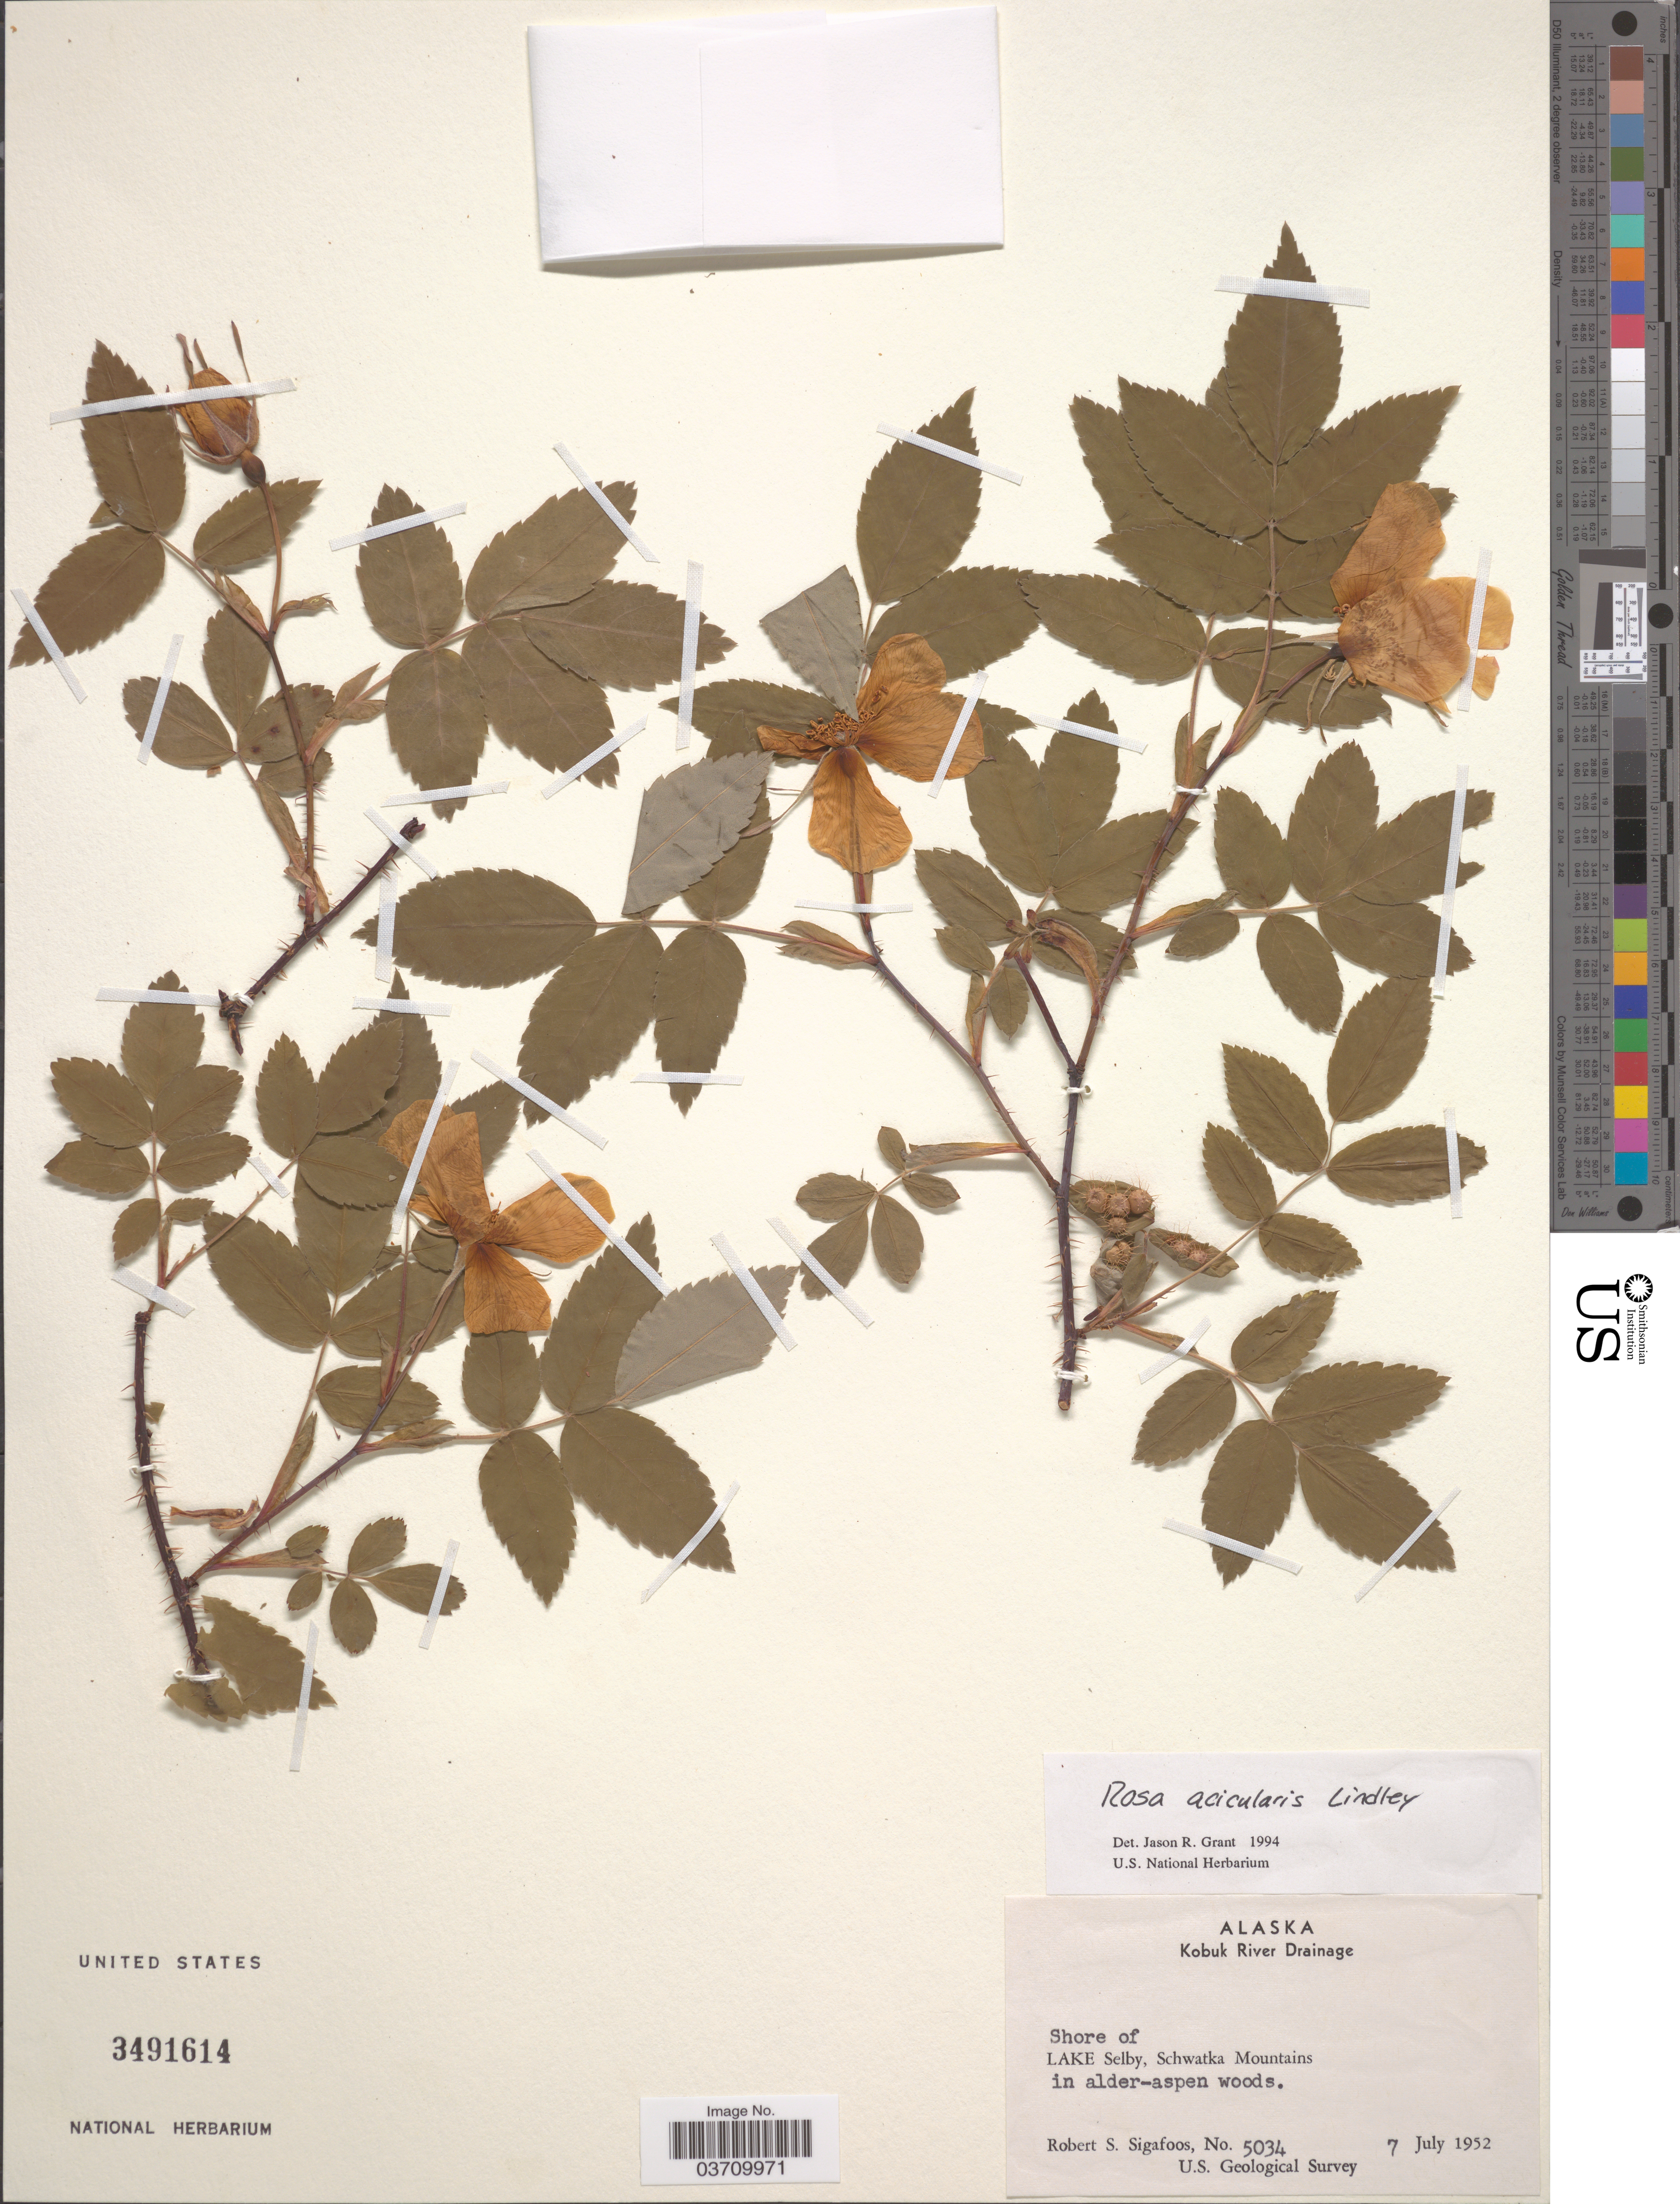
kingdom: Plantae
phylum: Tracheophyta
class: Magnoliopsida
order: Rosales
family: Rosaceae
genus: Rosa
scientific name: Rosa acicularis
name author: Lindl.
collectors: R. Sigafoos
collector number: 5034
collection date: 1952-07-07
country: United States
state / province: Alaska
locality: Kobuk River Drainage. Shore of Lake Selby, Schwatka Mountains.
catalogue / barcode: US 3491614